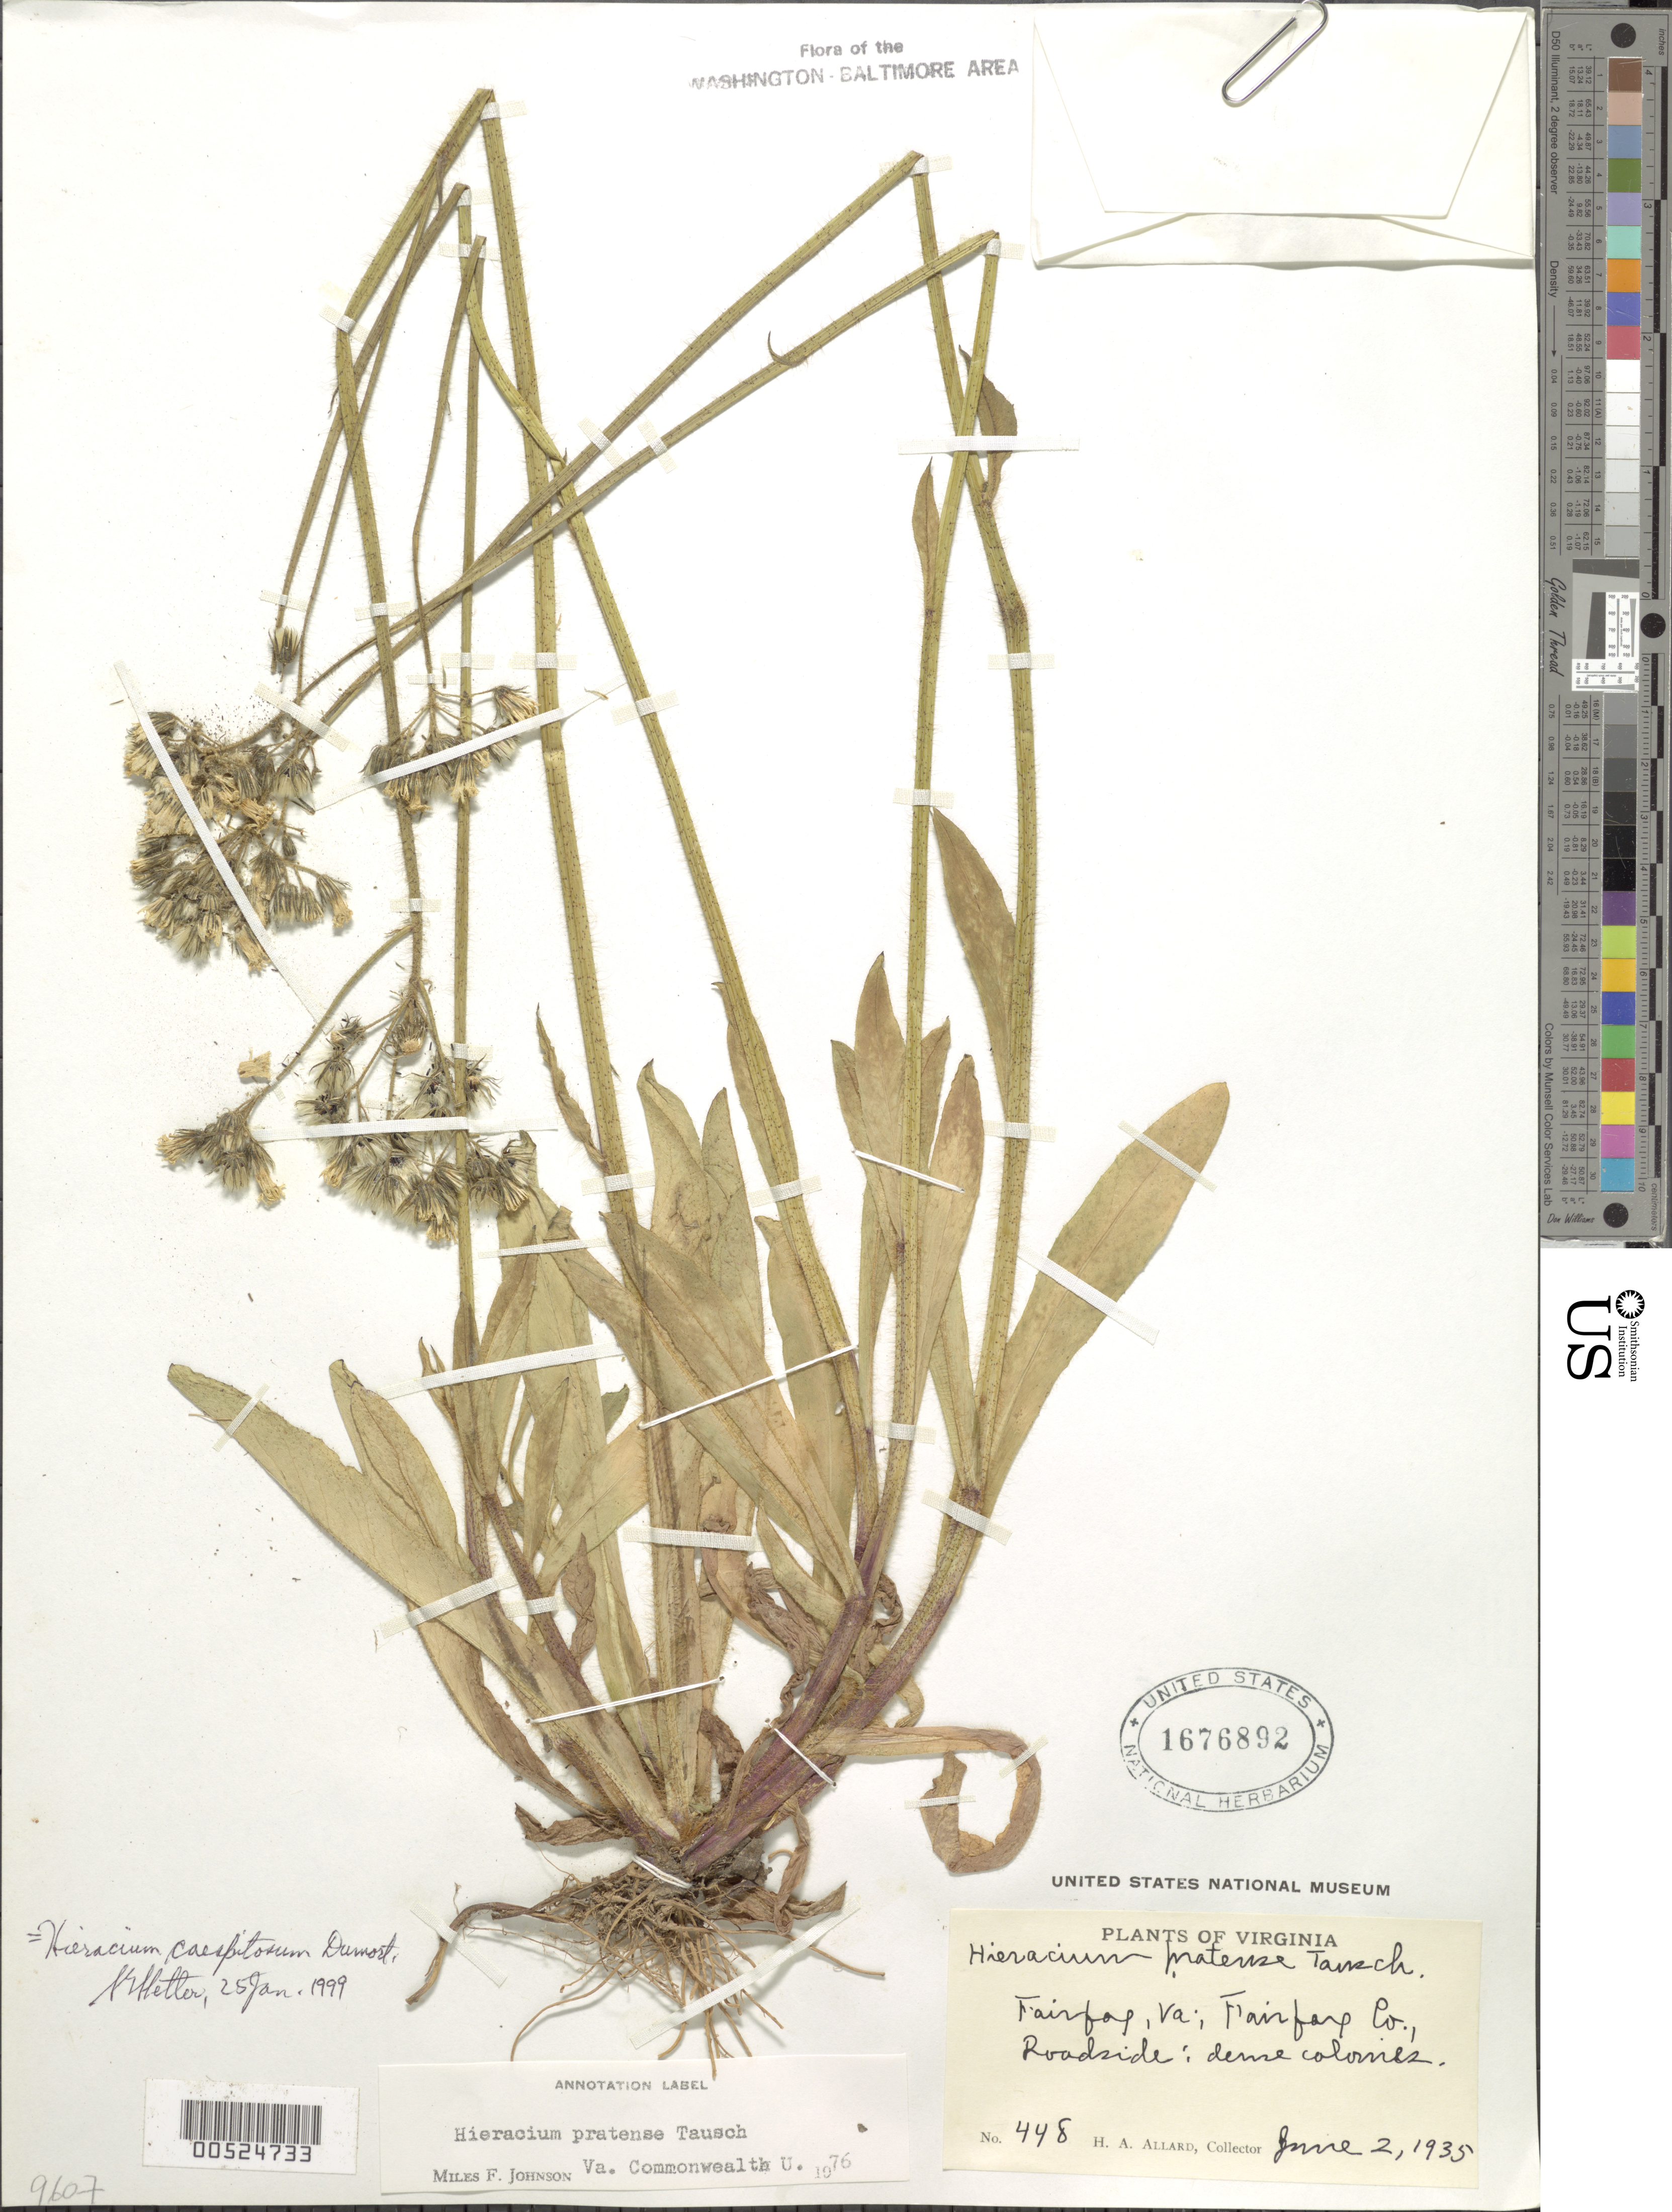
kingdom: Plantae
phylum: Tracheophyta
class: Magnoliopsida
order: Asterales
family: Asteraceae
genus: Pilosella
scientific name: Pilosella caespitosa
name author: (Dumort.) P. D. Sell & C. West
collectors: H. A. Allard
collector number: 448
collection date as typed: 02 Jun 1935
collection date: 1935-06-02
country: United States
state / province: Virginia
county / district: Fairfax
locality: Fairfax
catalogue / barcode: US 1676892